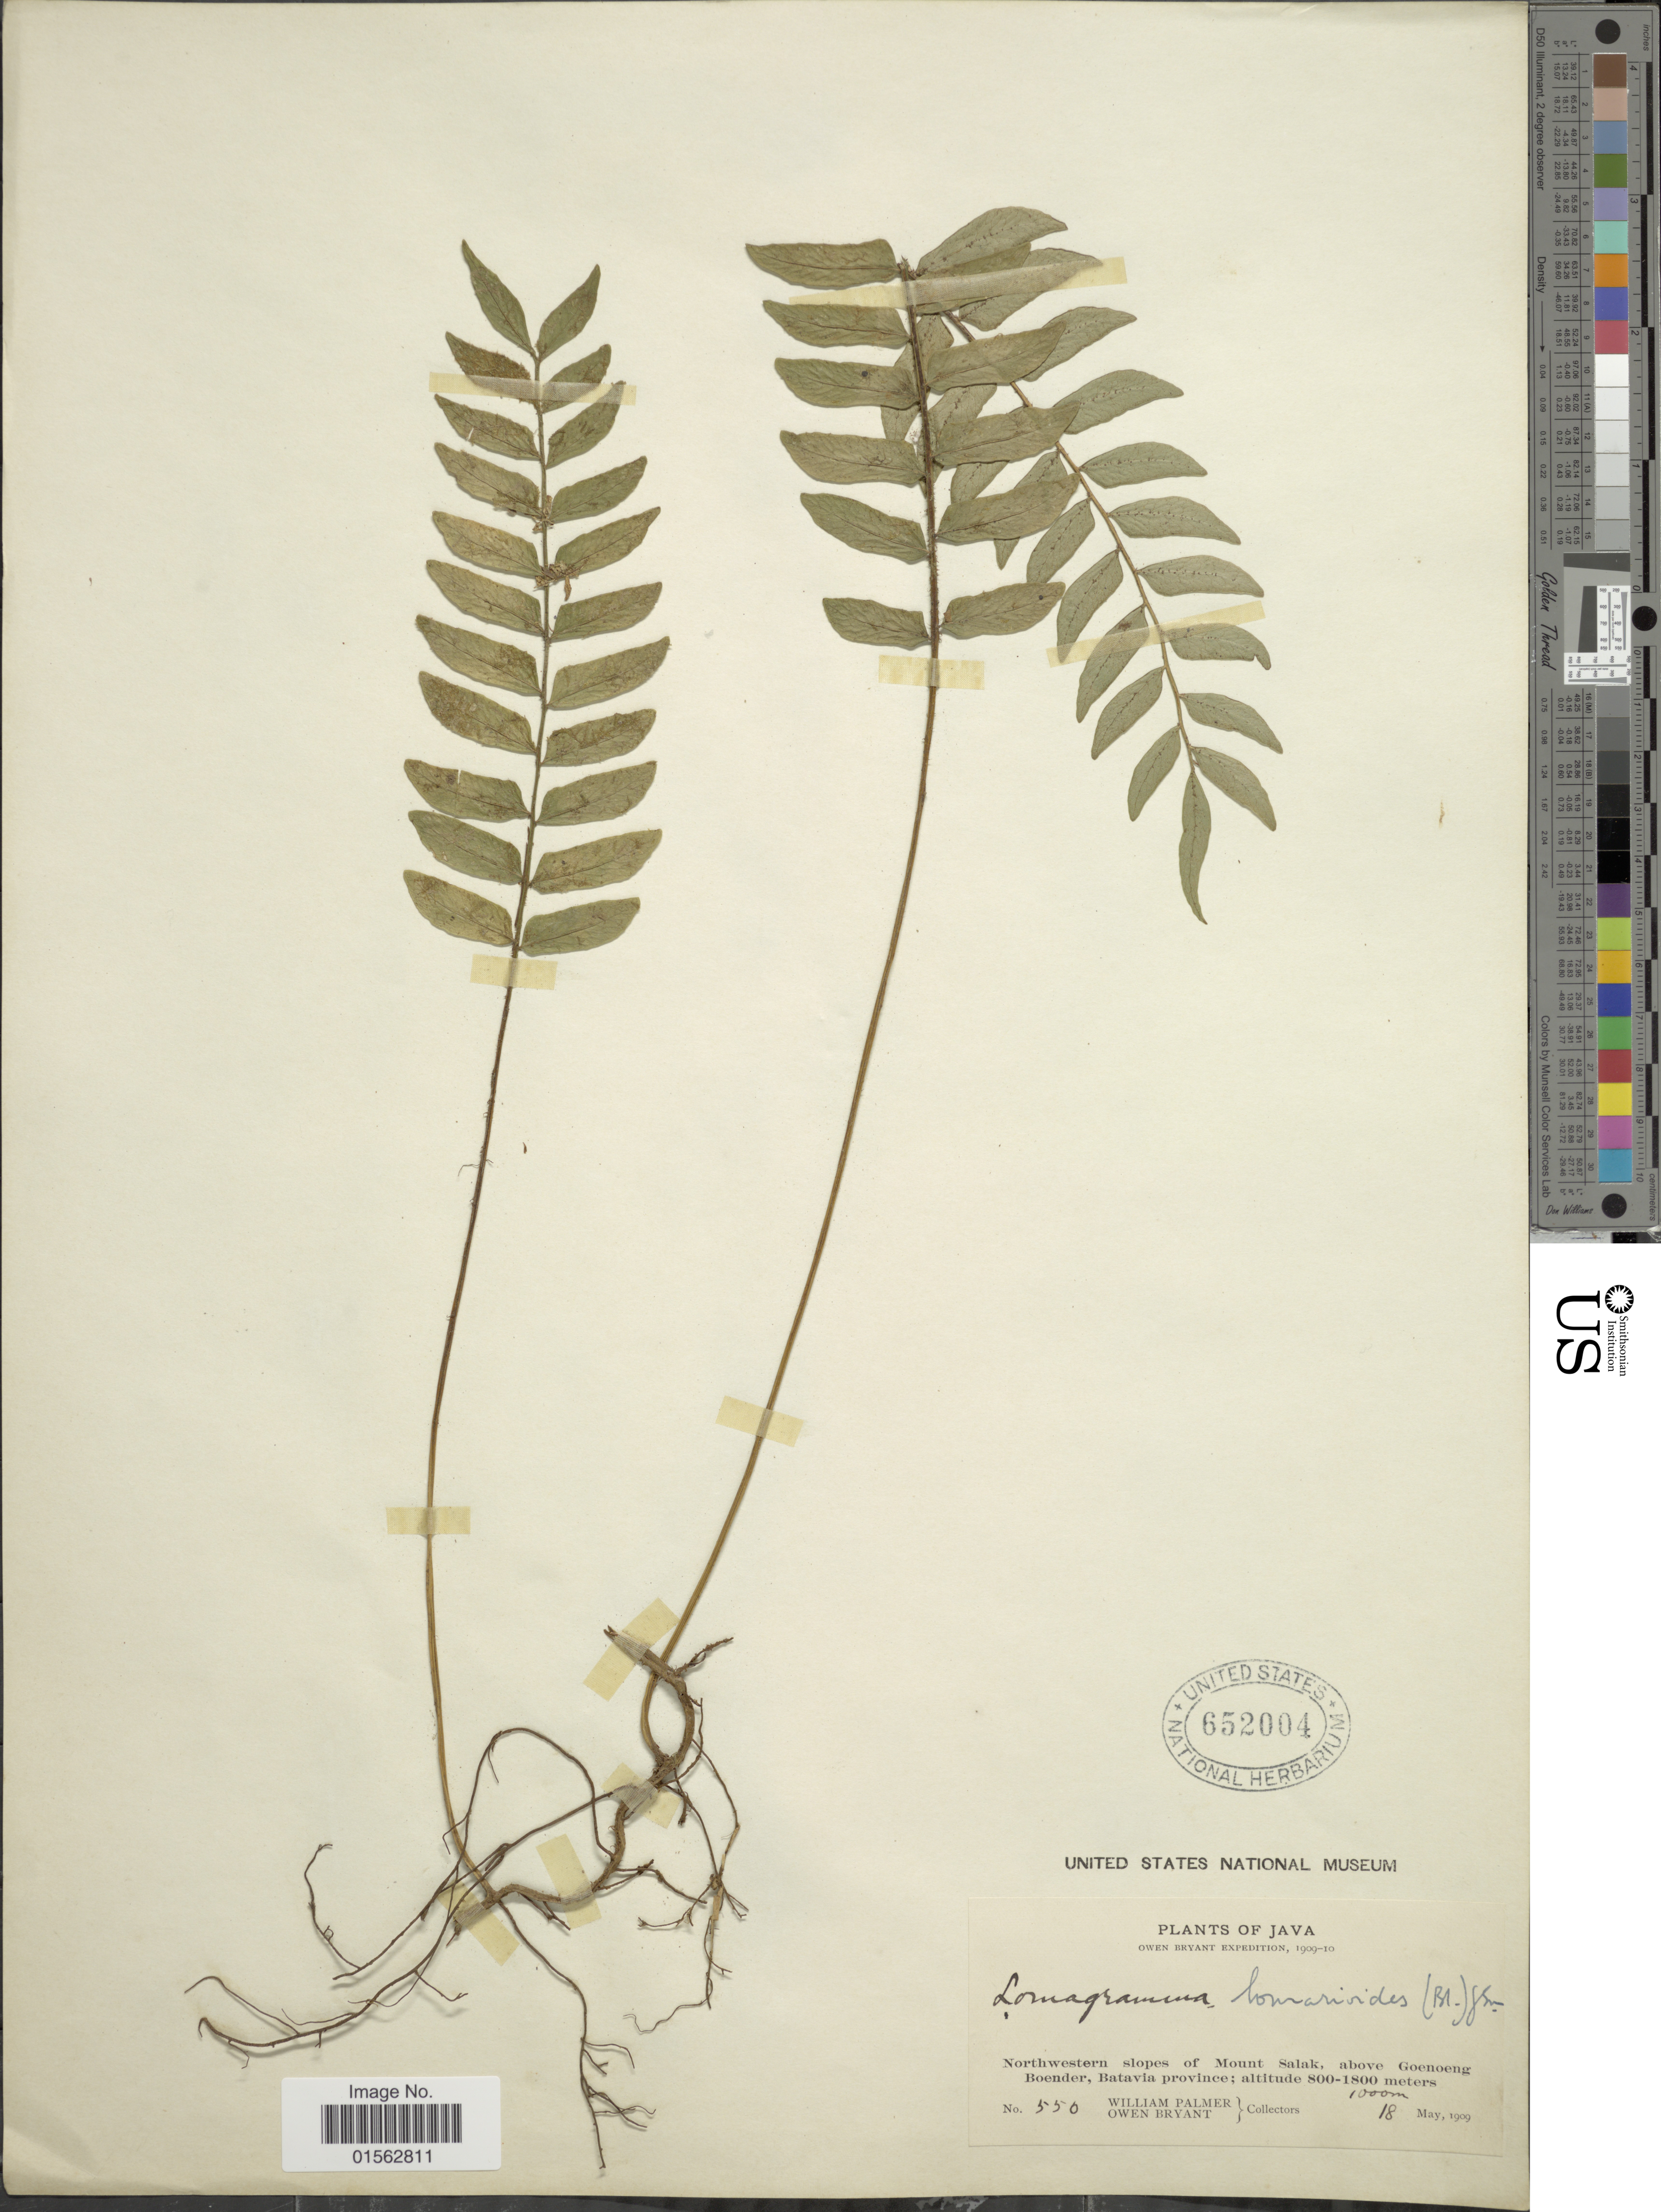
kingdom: Plantae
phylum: Tracheophyta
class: Polypodiopsida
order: Polypodiales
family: Dryopteridaceae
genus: Lomagramma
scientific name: Lomagramma lomarioides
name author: (Blume) J. Sm.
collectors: W. Palmer & O. Bryant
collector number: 550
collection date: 1909-05-18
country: Indonesia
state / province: Java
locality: Northwestern slopes of Mount Salak, above Goenoeng Boender, Batavia province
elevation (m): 800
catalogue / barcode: US 652004